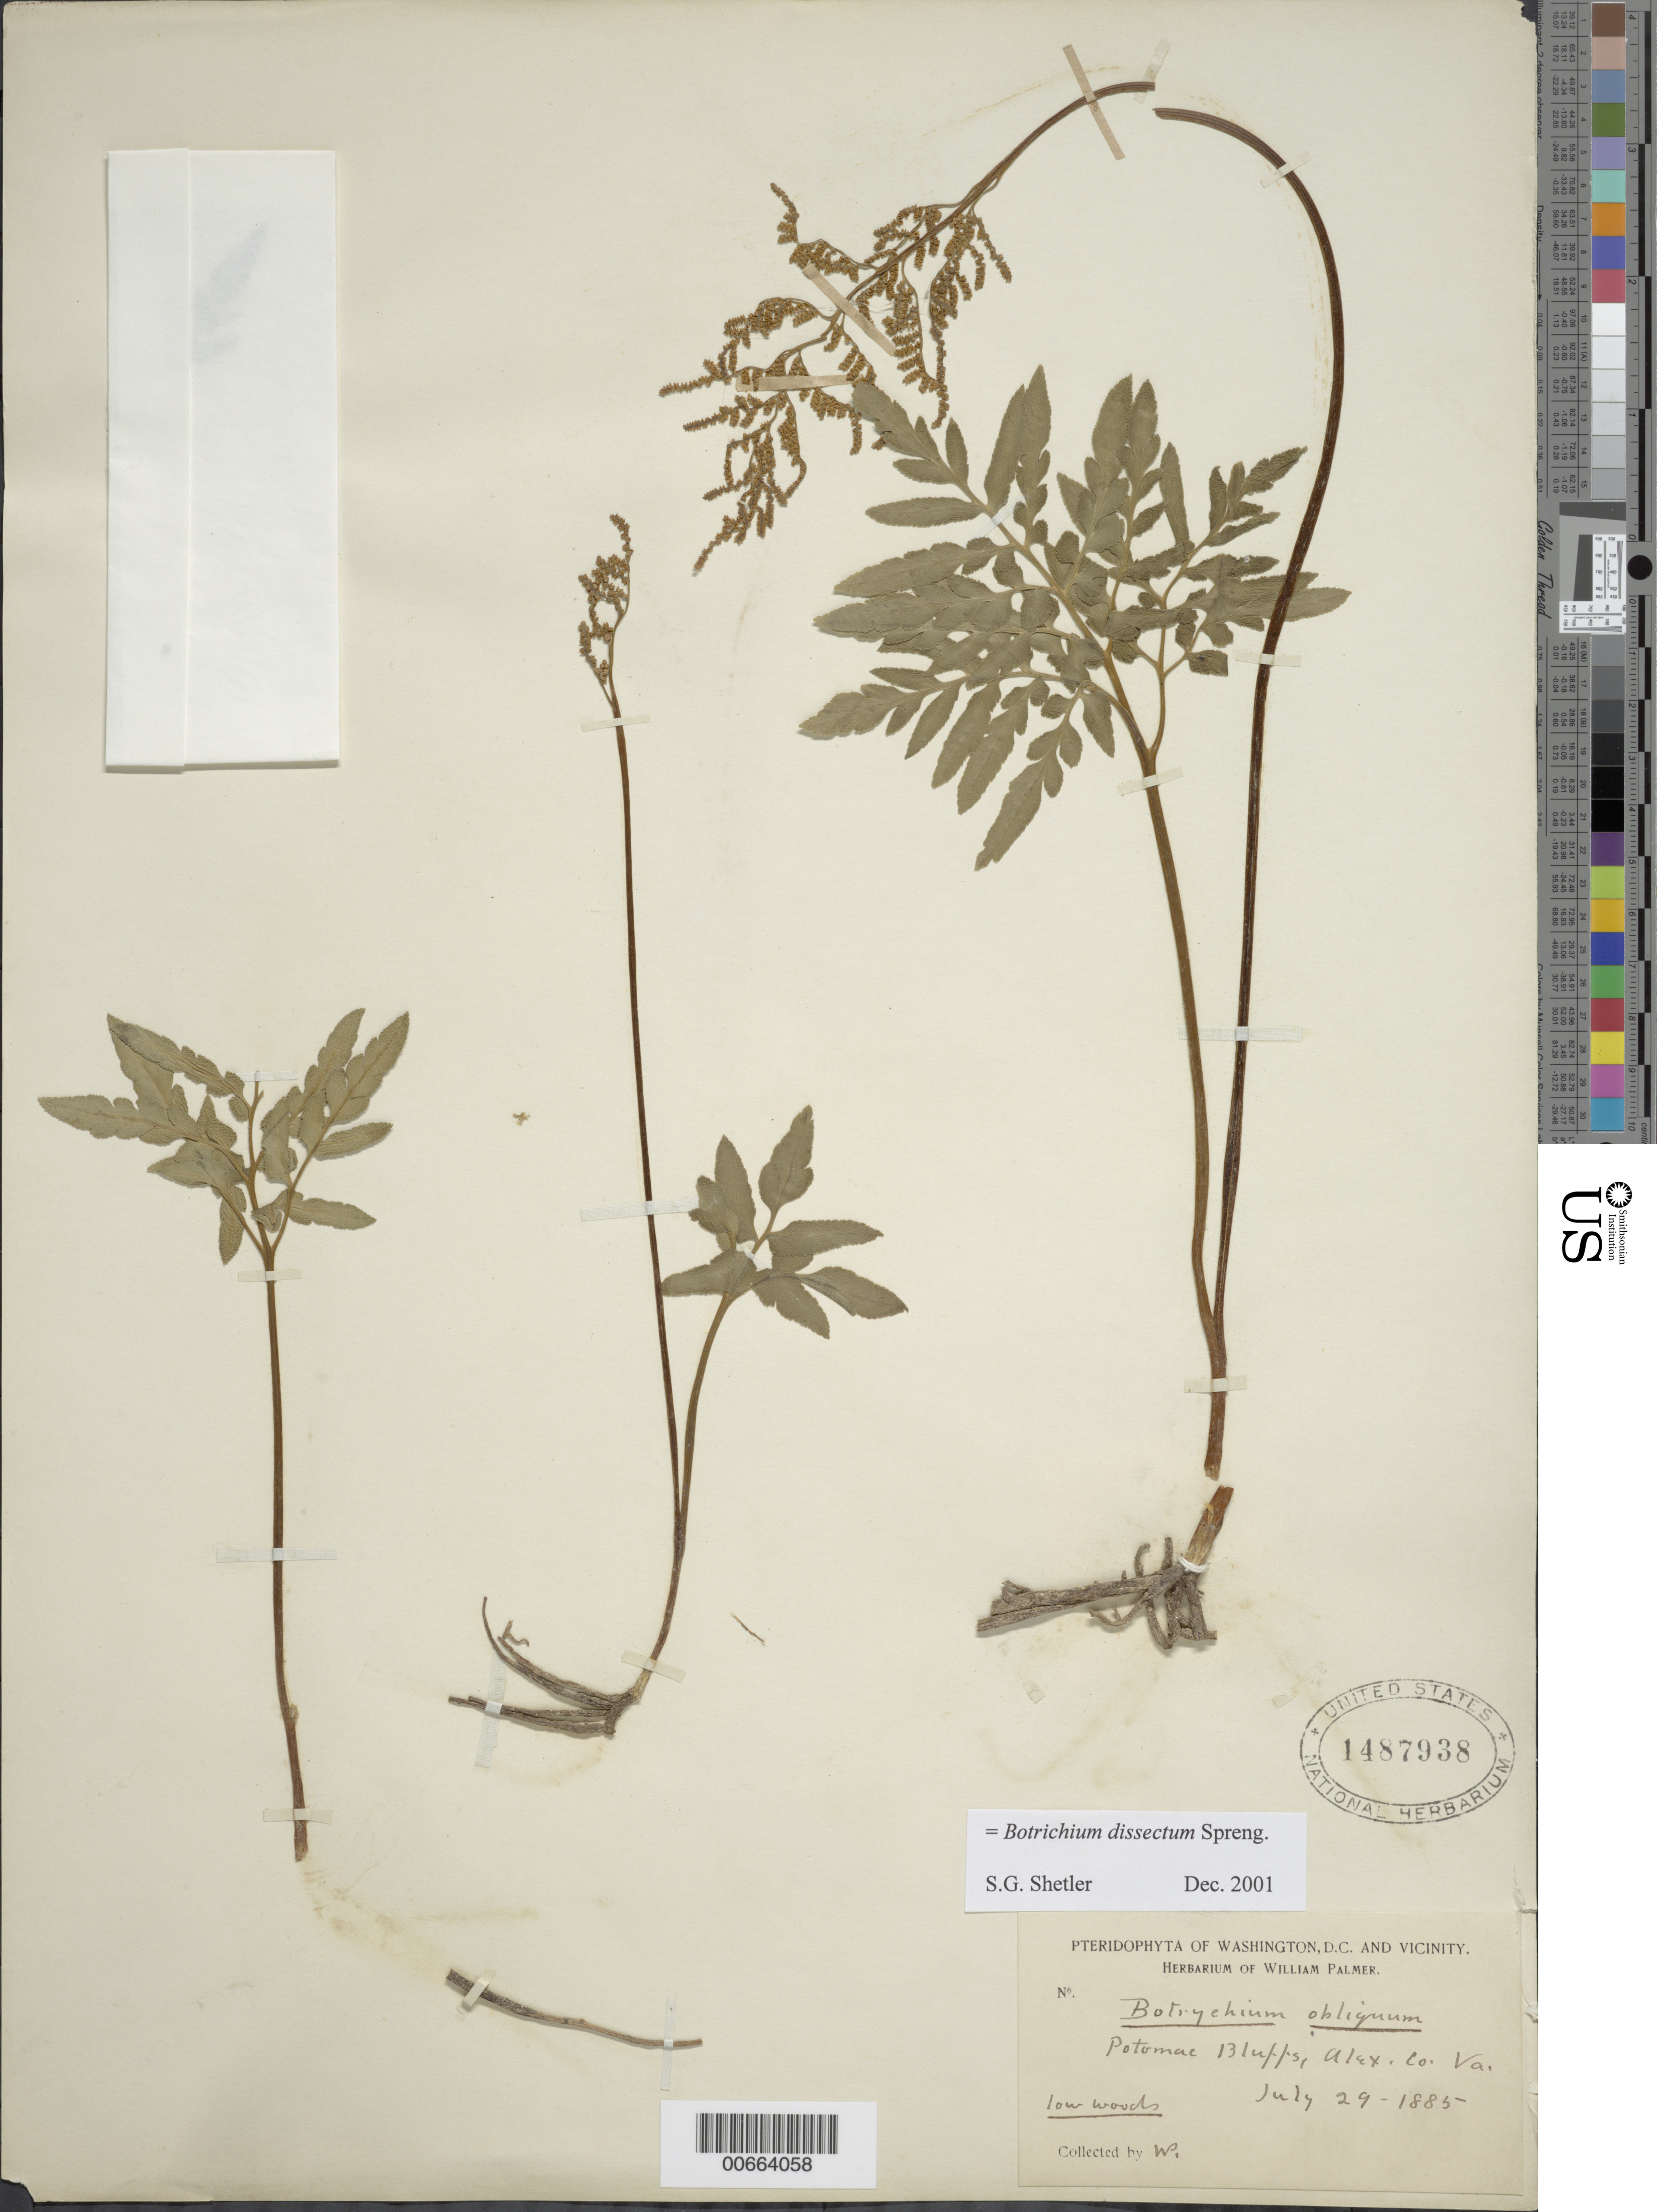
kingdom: Plantae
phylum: Tracheophyta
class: Polypodiopsida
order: Ophioglossales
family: Ophioglossaceae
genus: Botrychium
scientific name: Botrychium dissectum var. obliquum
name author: Clute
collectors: W. Palmer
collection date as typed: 29 Jul 1885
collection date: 1885-07-29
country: United States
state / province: Virginia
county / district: Arlington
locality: Potomac Bluffs.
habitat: Low woods.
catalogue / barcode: US 1487938